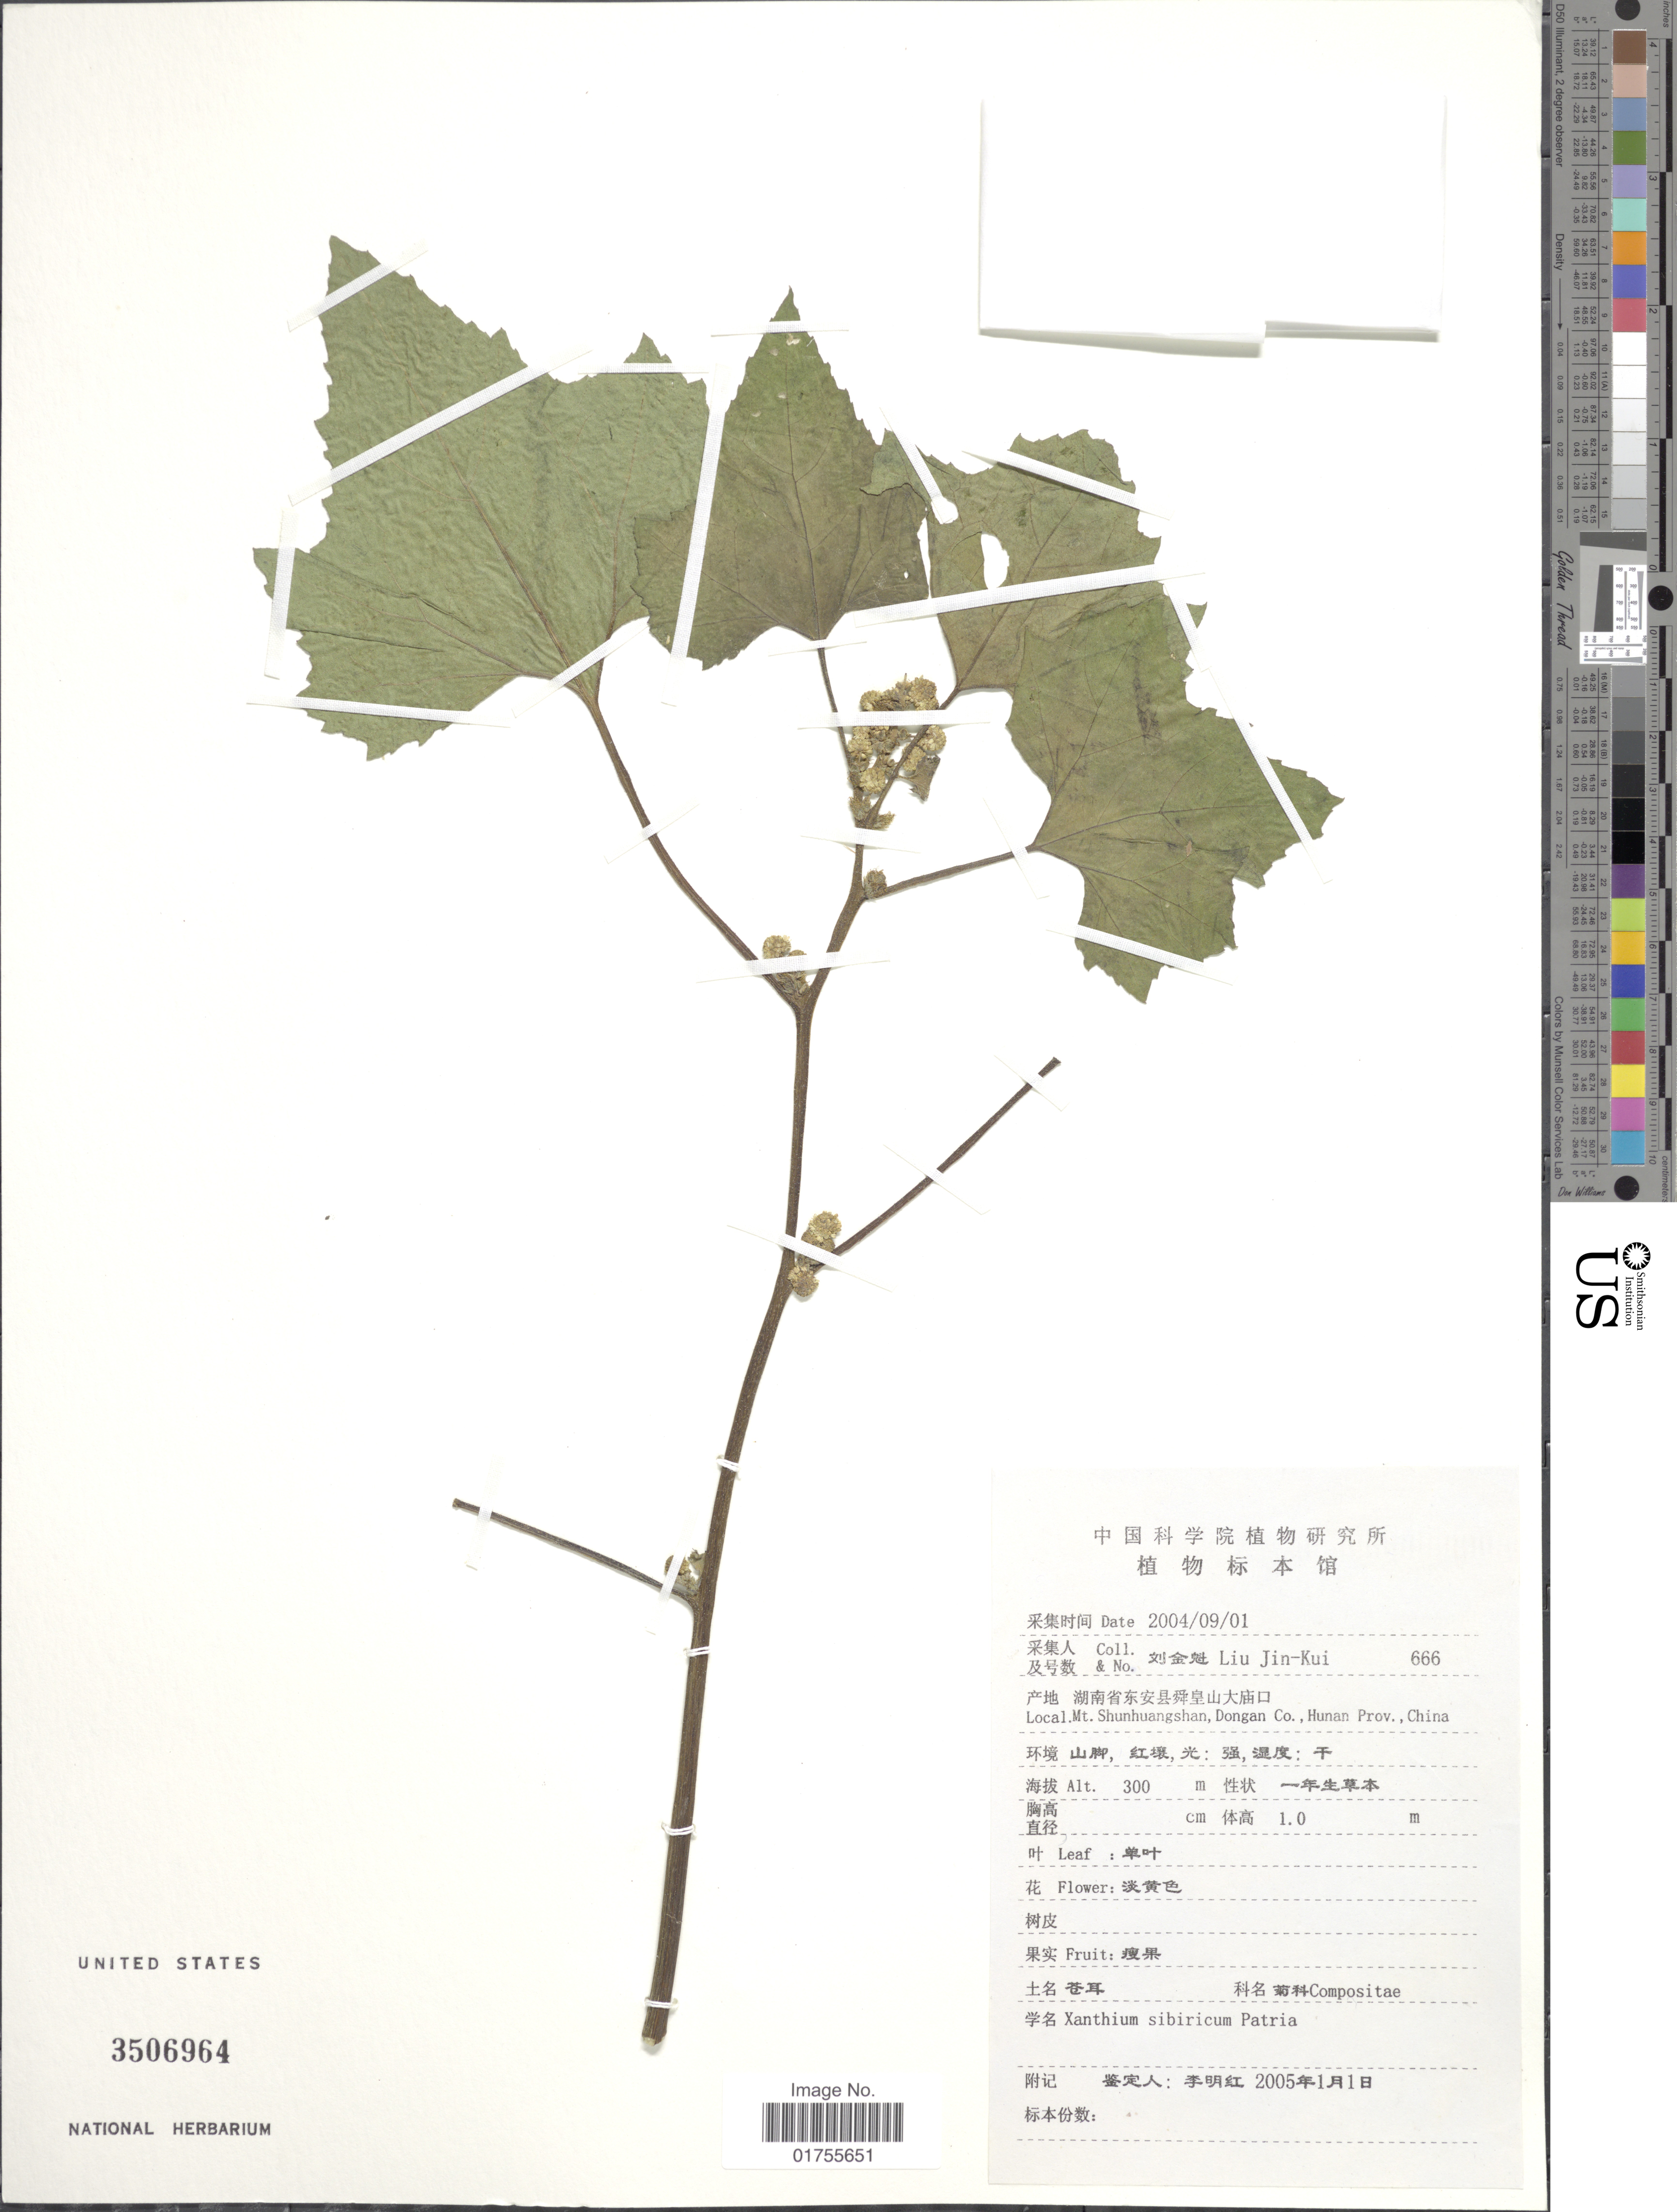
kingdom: Plantae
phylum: Tracheophyta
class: Magnoliopsida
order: Asterales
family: Asteraceae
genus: Xanthium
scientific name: Xanthium sibiricum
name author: L.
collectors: Liu Jin-Kui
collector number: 666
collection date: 2004-09-01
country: China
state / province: Hunan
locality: Mt Shunhuangshan, Dongan Co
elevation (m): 300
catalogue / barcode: US 3506964